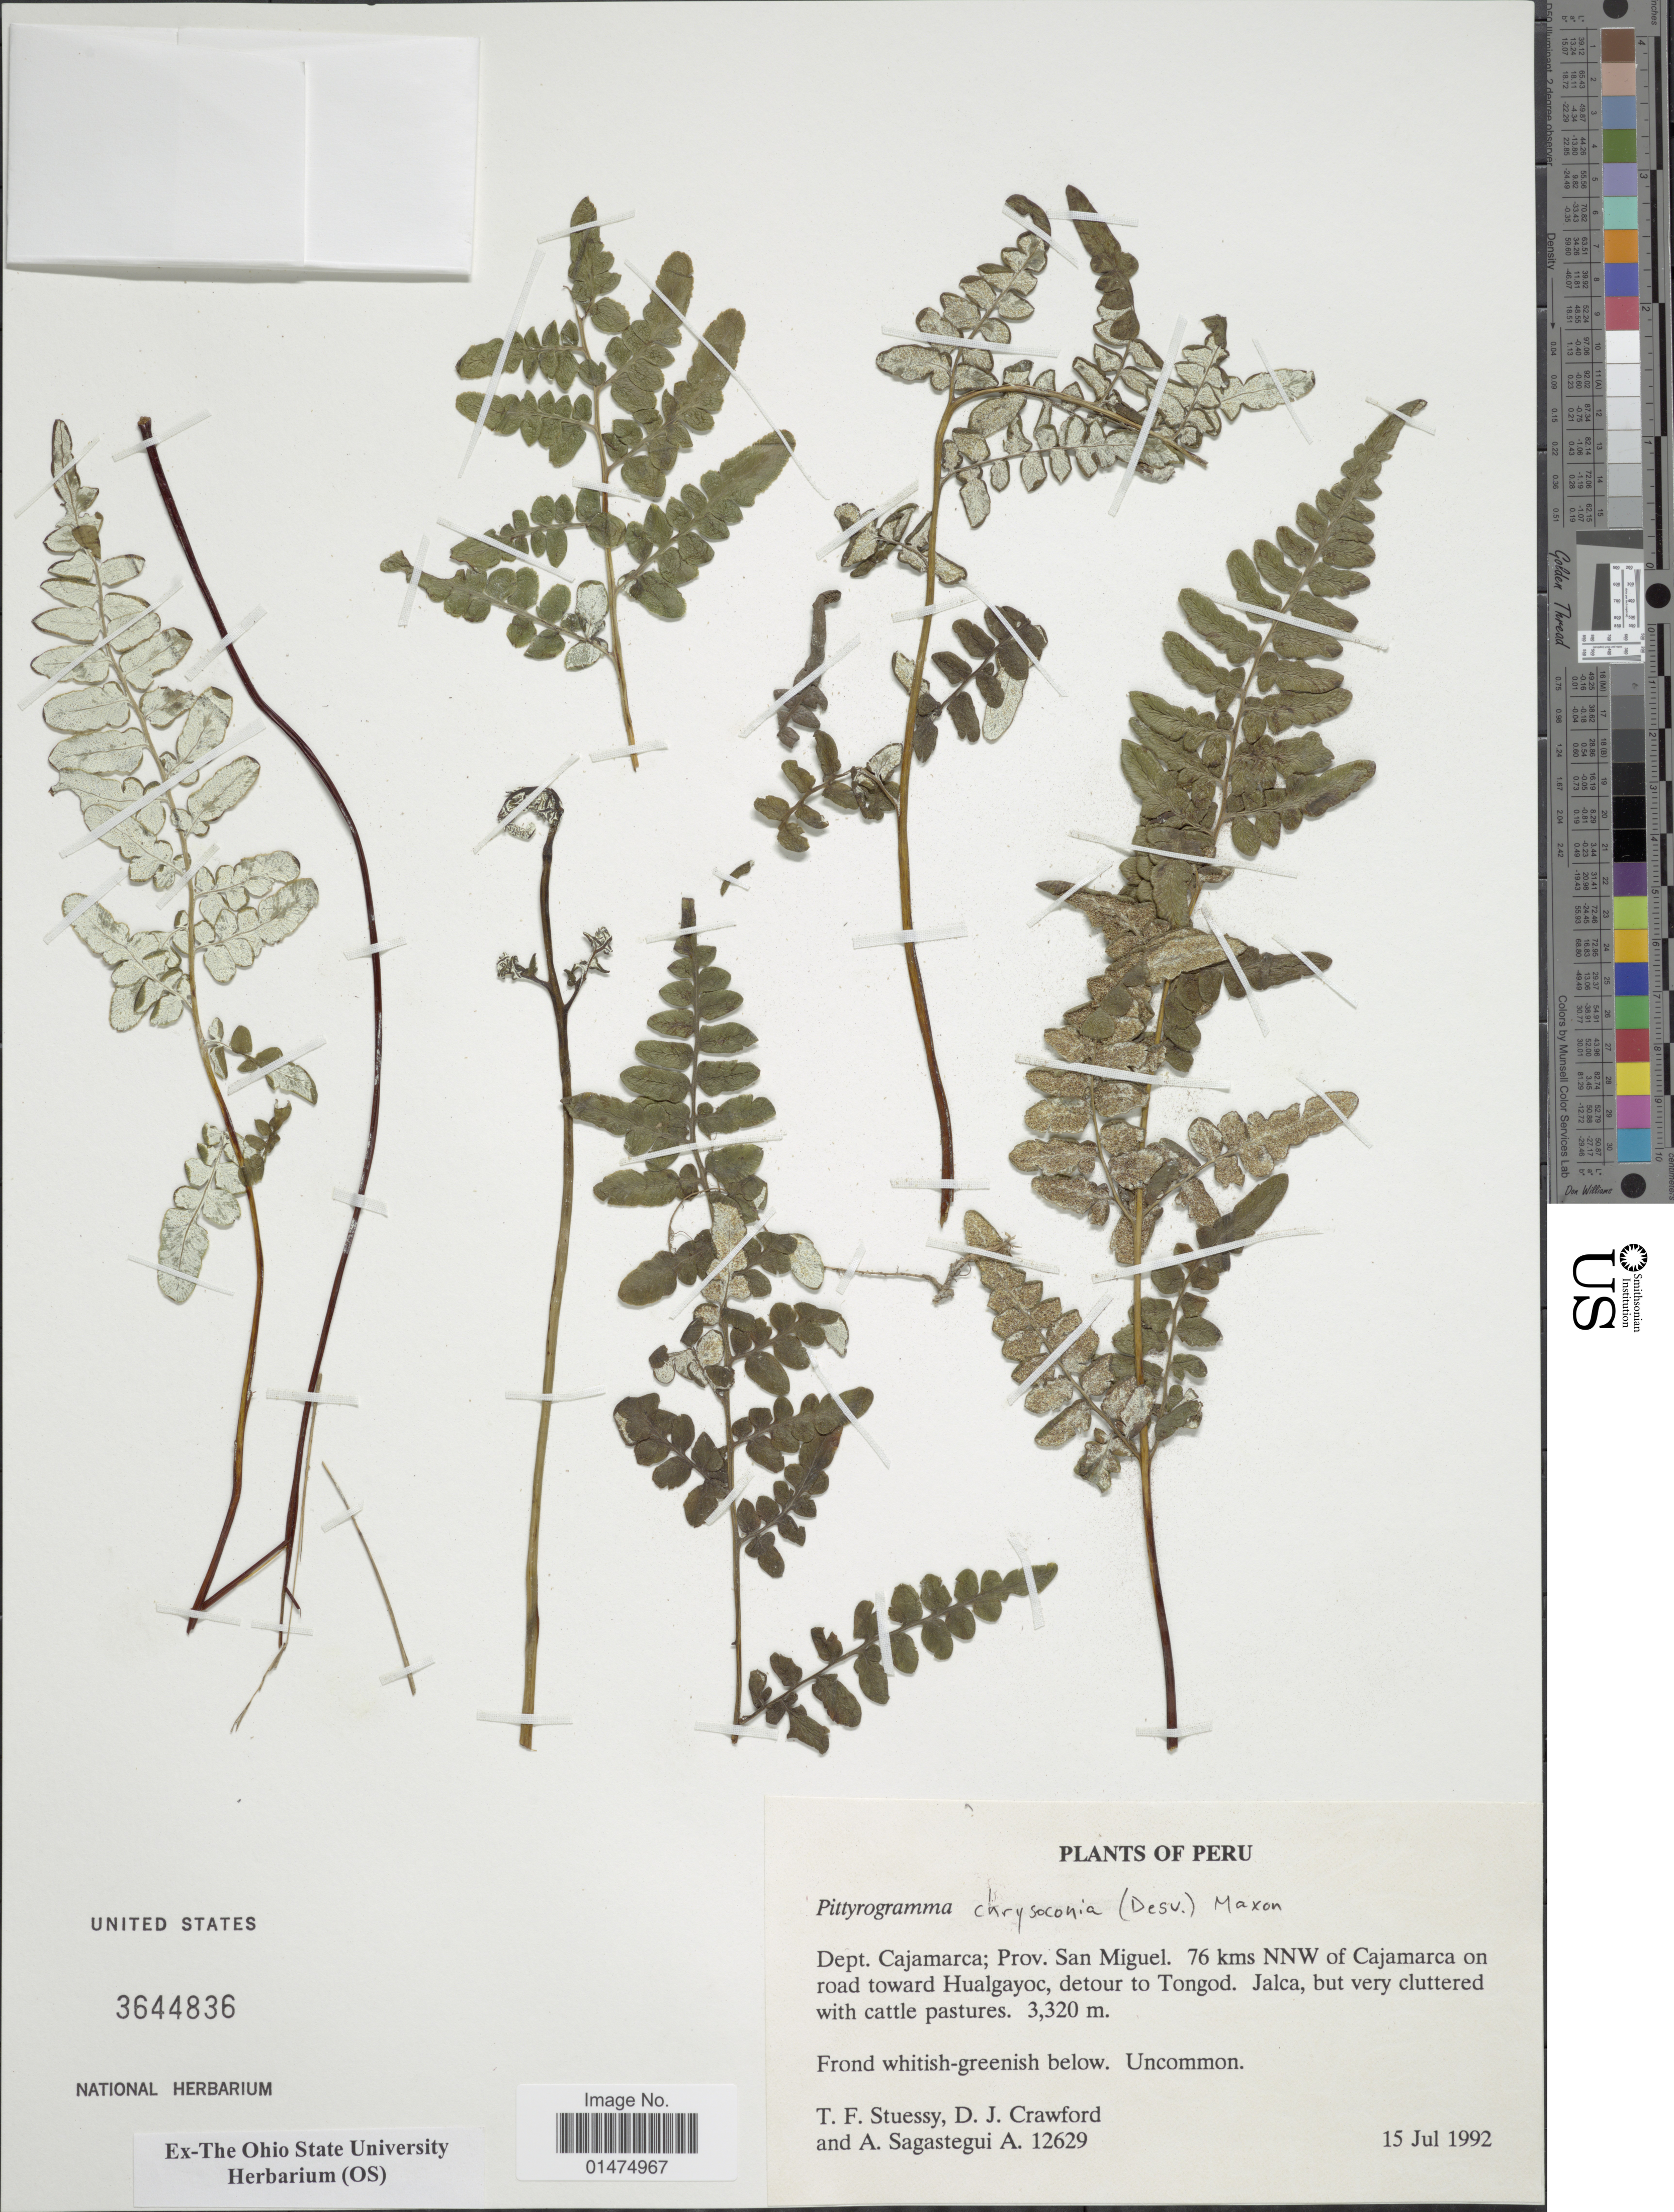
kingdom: Plantae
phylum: Tracheophyta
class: Polypodiopsida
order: Polypodiales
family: Pteridaceae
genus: Pityrogramma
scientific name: Pityrogramma chrysoconia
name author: (Desv.) Maxon ex Domin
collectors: T. Stuessy, D. Crawford & A. Sagástegui A.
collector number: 12629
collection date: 1992-07-15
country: Peru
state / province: Cajamarca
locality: Dept. Cajamarca; Prov. San Miguel. 76 kms NNW of Cajamarca on road toward Hualgayoc, detour to Tongod.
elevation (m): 3320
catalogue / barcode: US 3644836